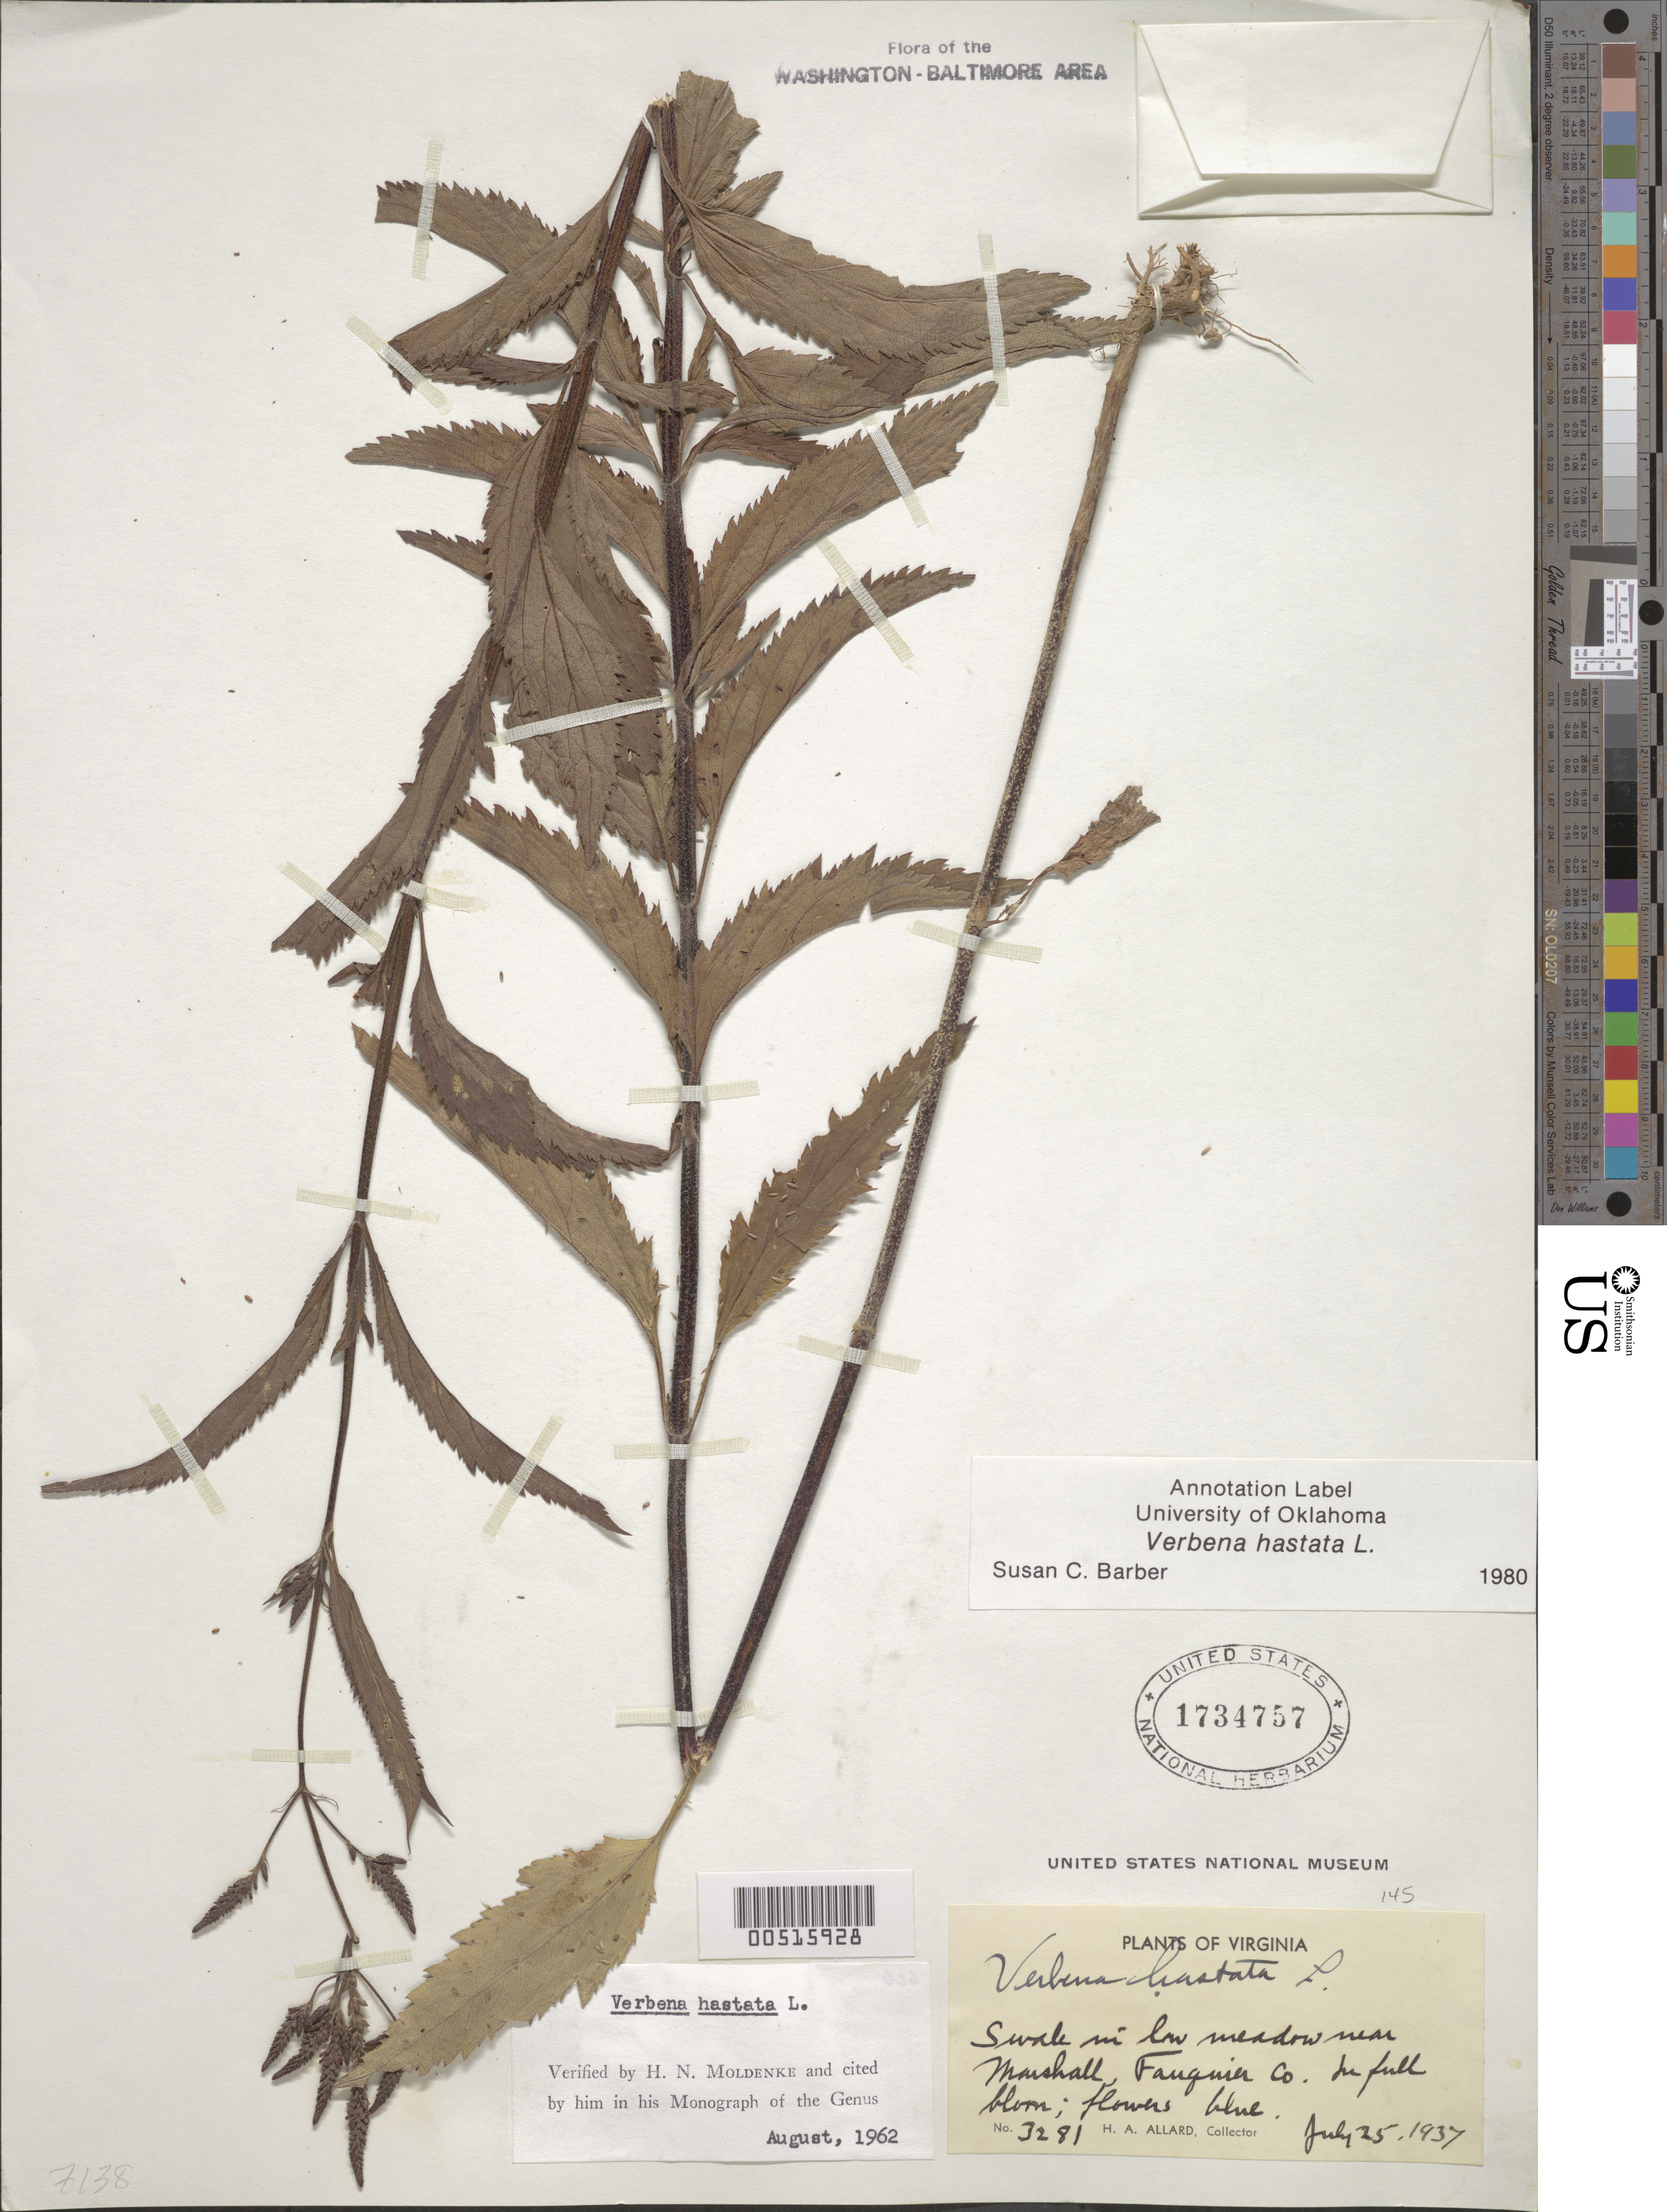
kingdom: Plantae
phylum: Tracheophyta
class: Magnoliopsida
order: Lamiales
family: Verbenaceae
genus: Verbena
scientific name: Verbena hastata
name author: L.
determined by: Barber, S. C.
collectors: H. A. Allard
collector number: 3281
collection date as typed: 25 Jul 1937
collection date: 1937-07-25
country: United States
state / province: Virginia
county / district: Fauquier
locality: Marshall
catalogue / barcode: US 1734757